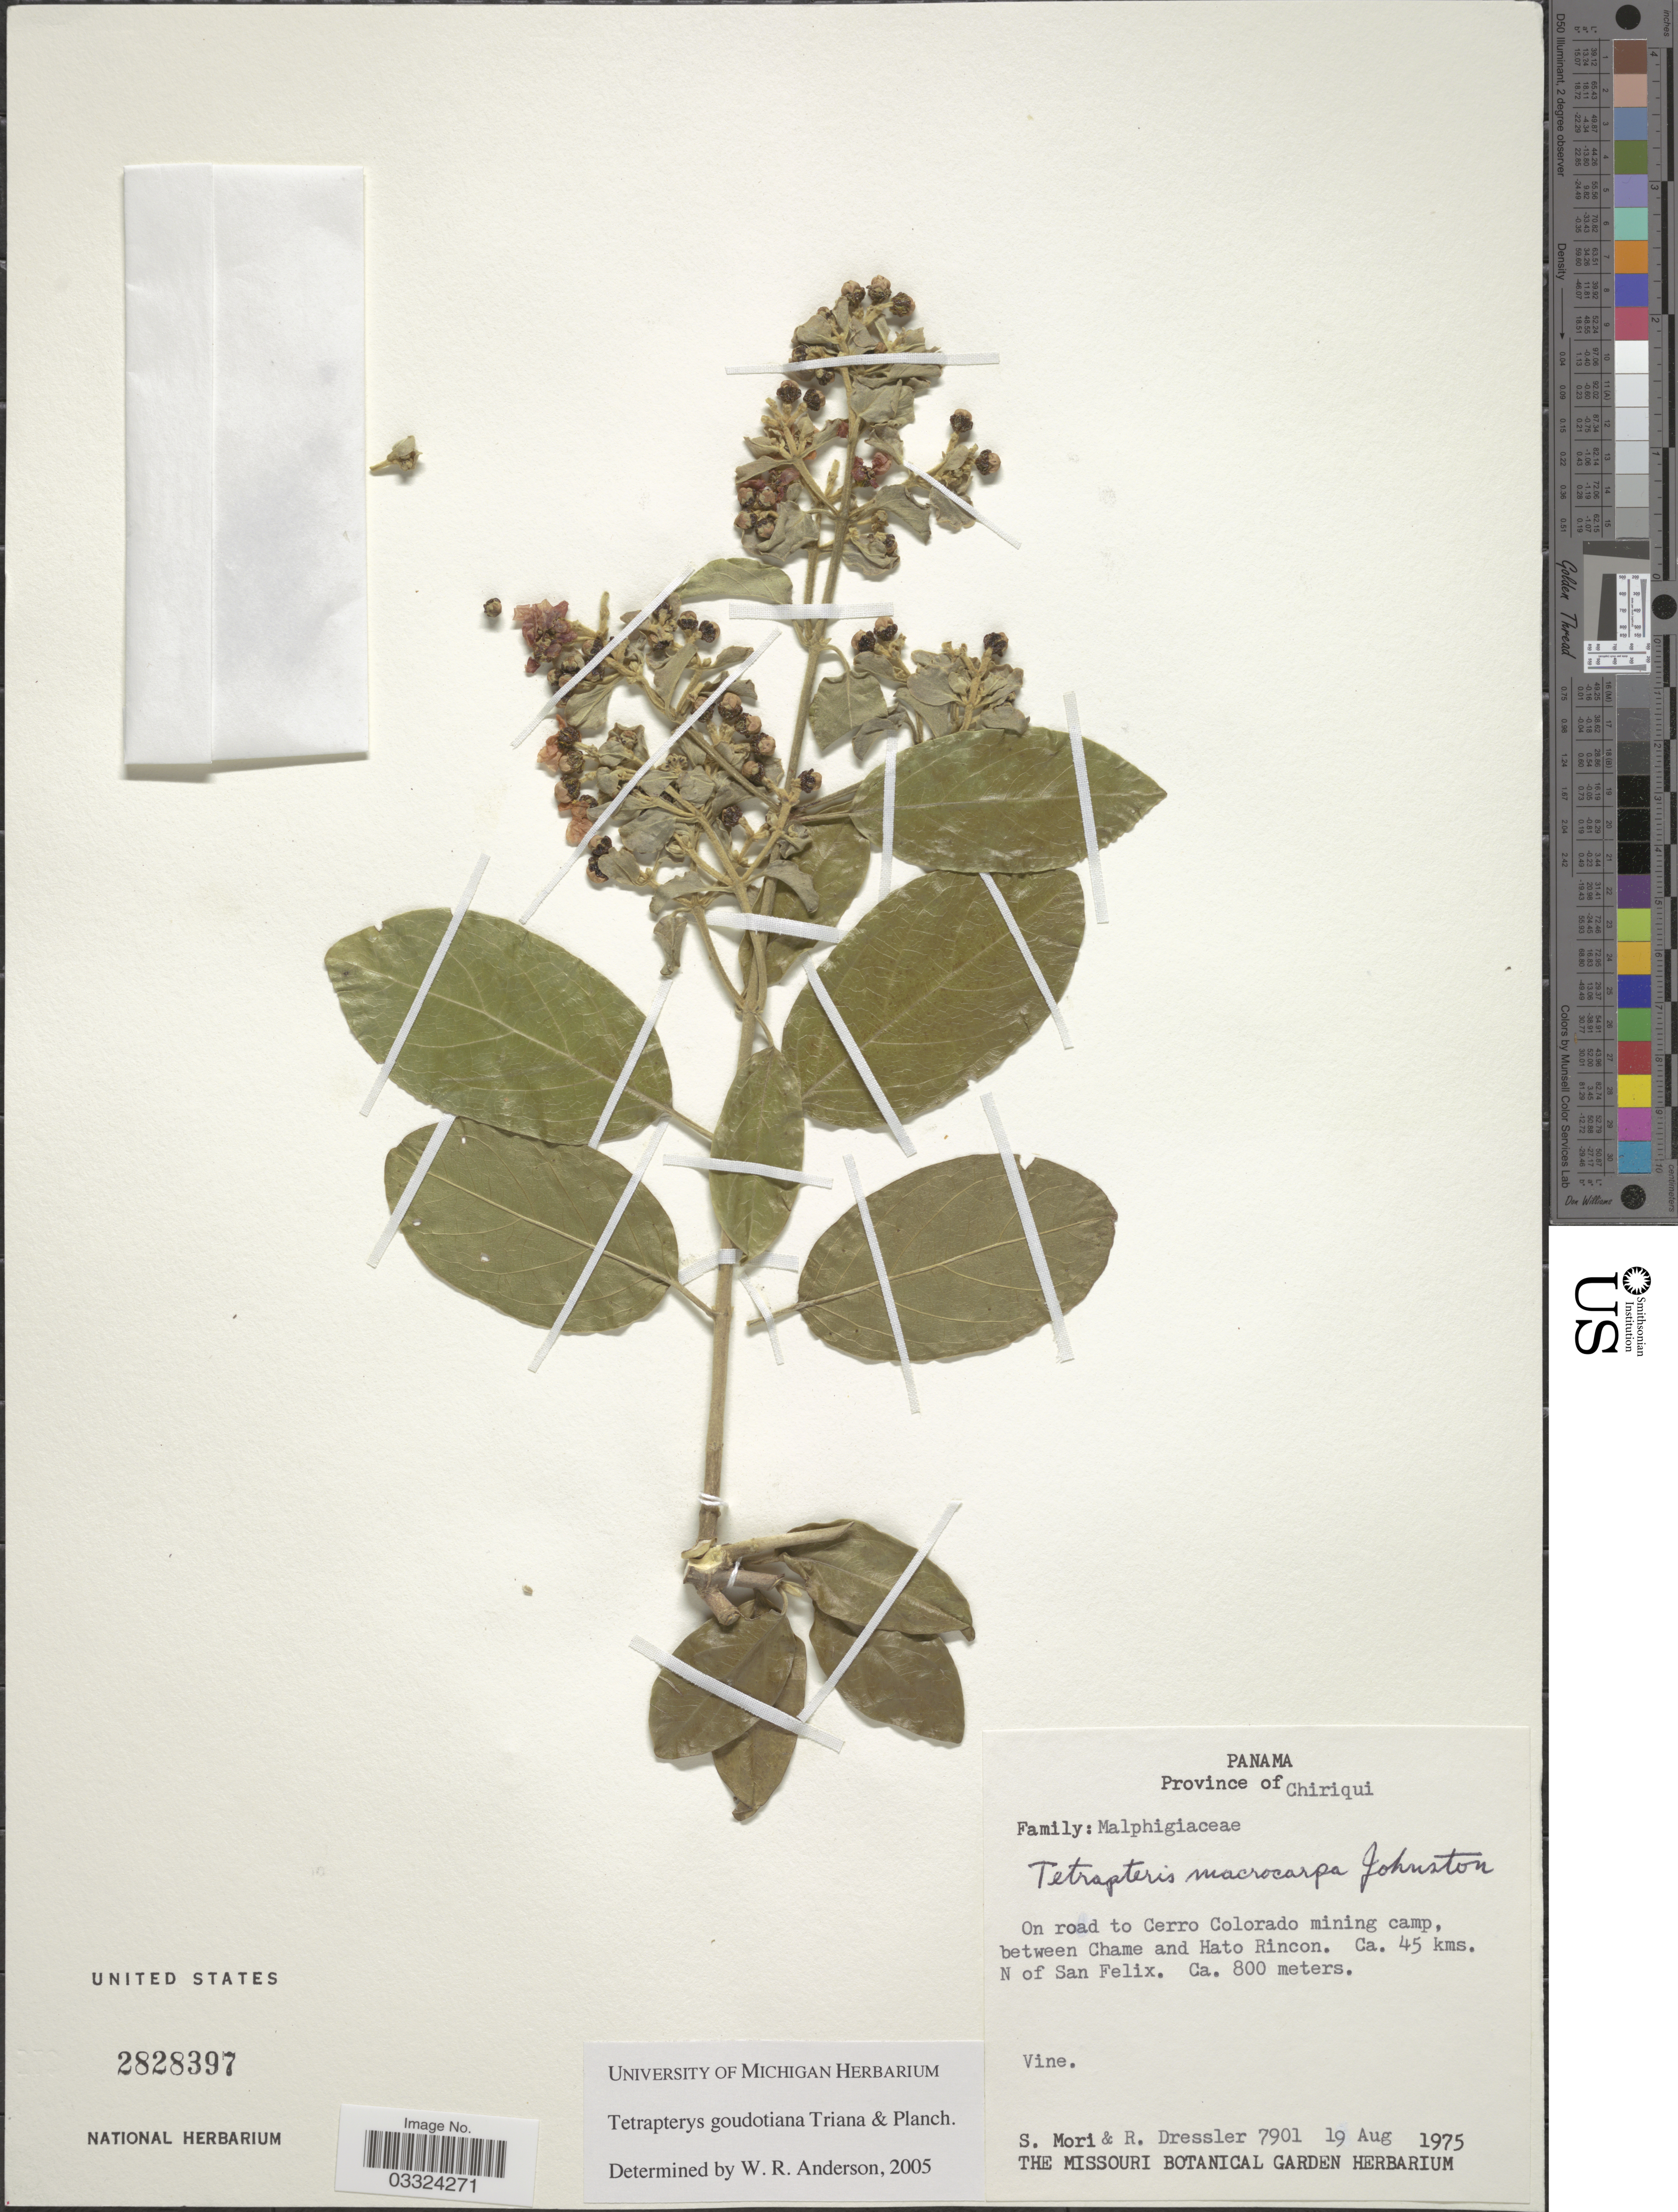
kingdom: Plantae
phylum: Tracheophyta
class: Magnoliopsida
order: Malpighiales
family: Malpighiaceae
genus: Tetrapterys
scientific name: Tetrapterys goudotiana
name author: Triana & Planch.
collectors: S. Mori & R. Dressler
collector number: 7901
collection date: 1975-08-19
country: Panama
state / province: Chiriqui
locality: On road to Cerro Colorado mining camp, between Chame and Hato Rincon. Ca. 45 kms. N of San Felix.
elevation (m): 800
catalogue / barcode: US 2828397